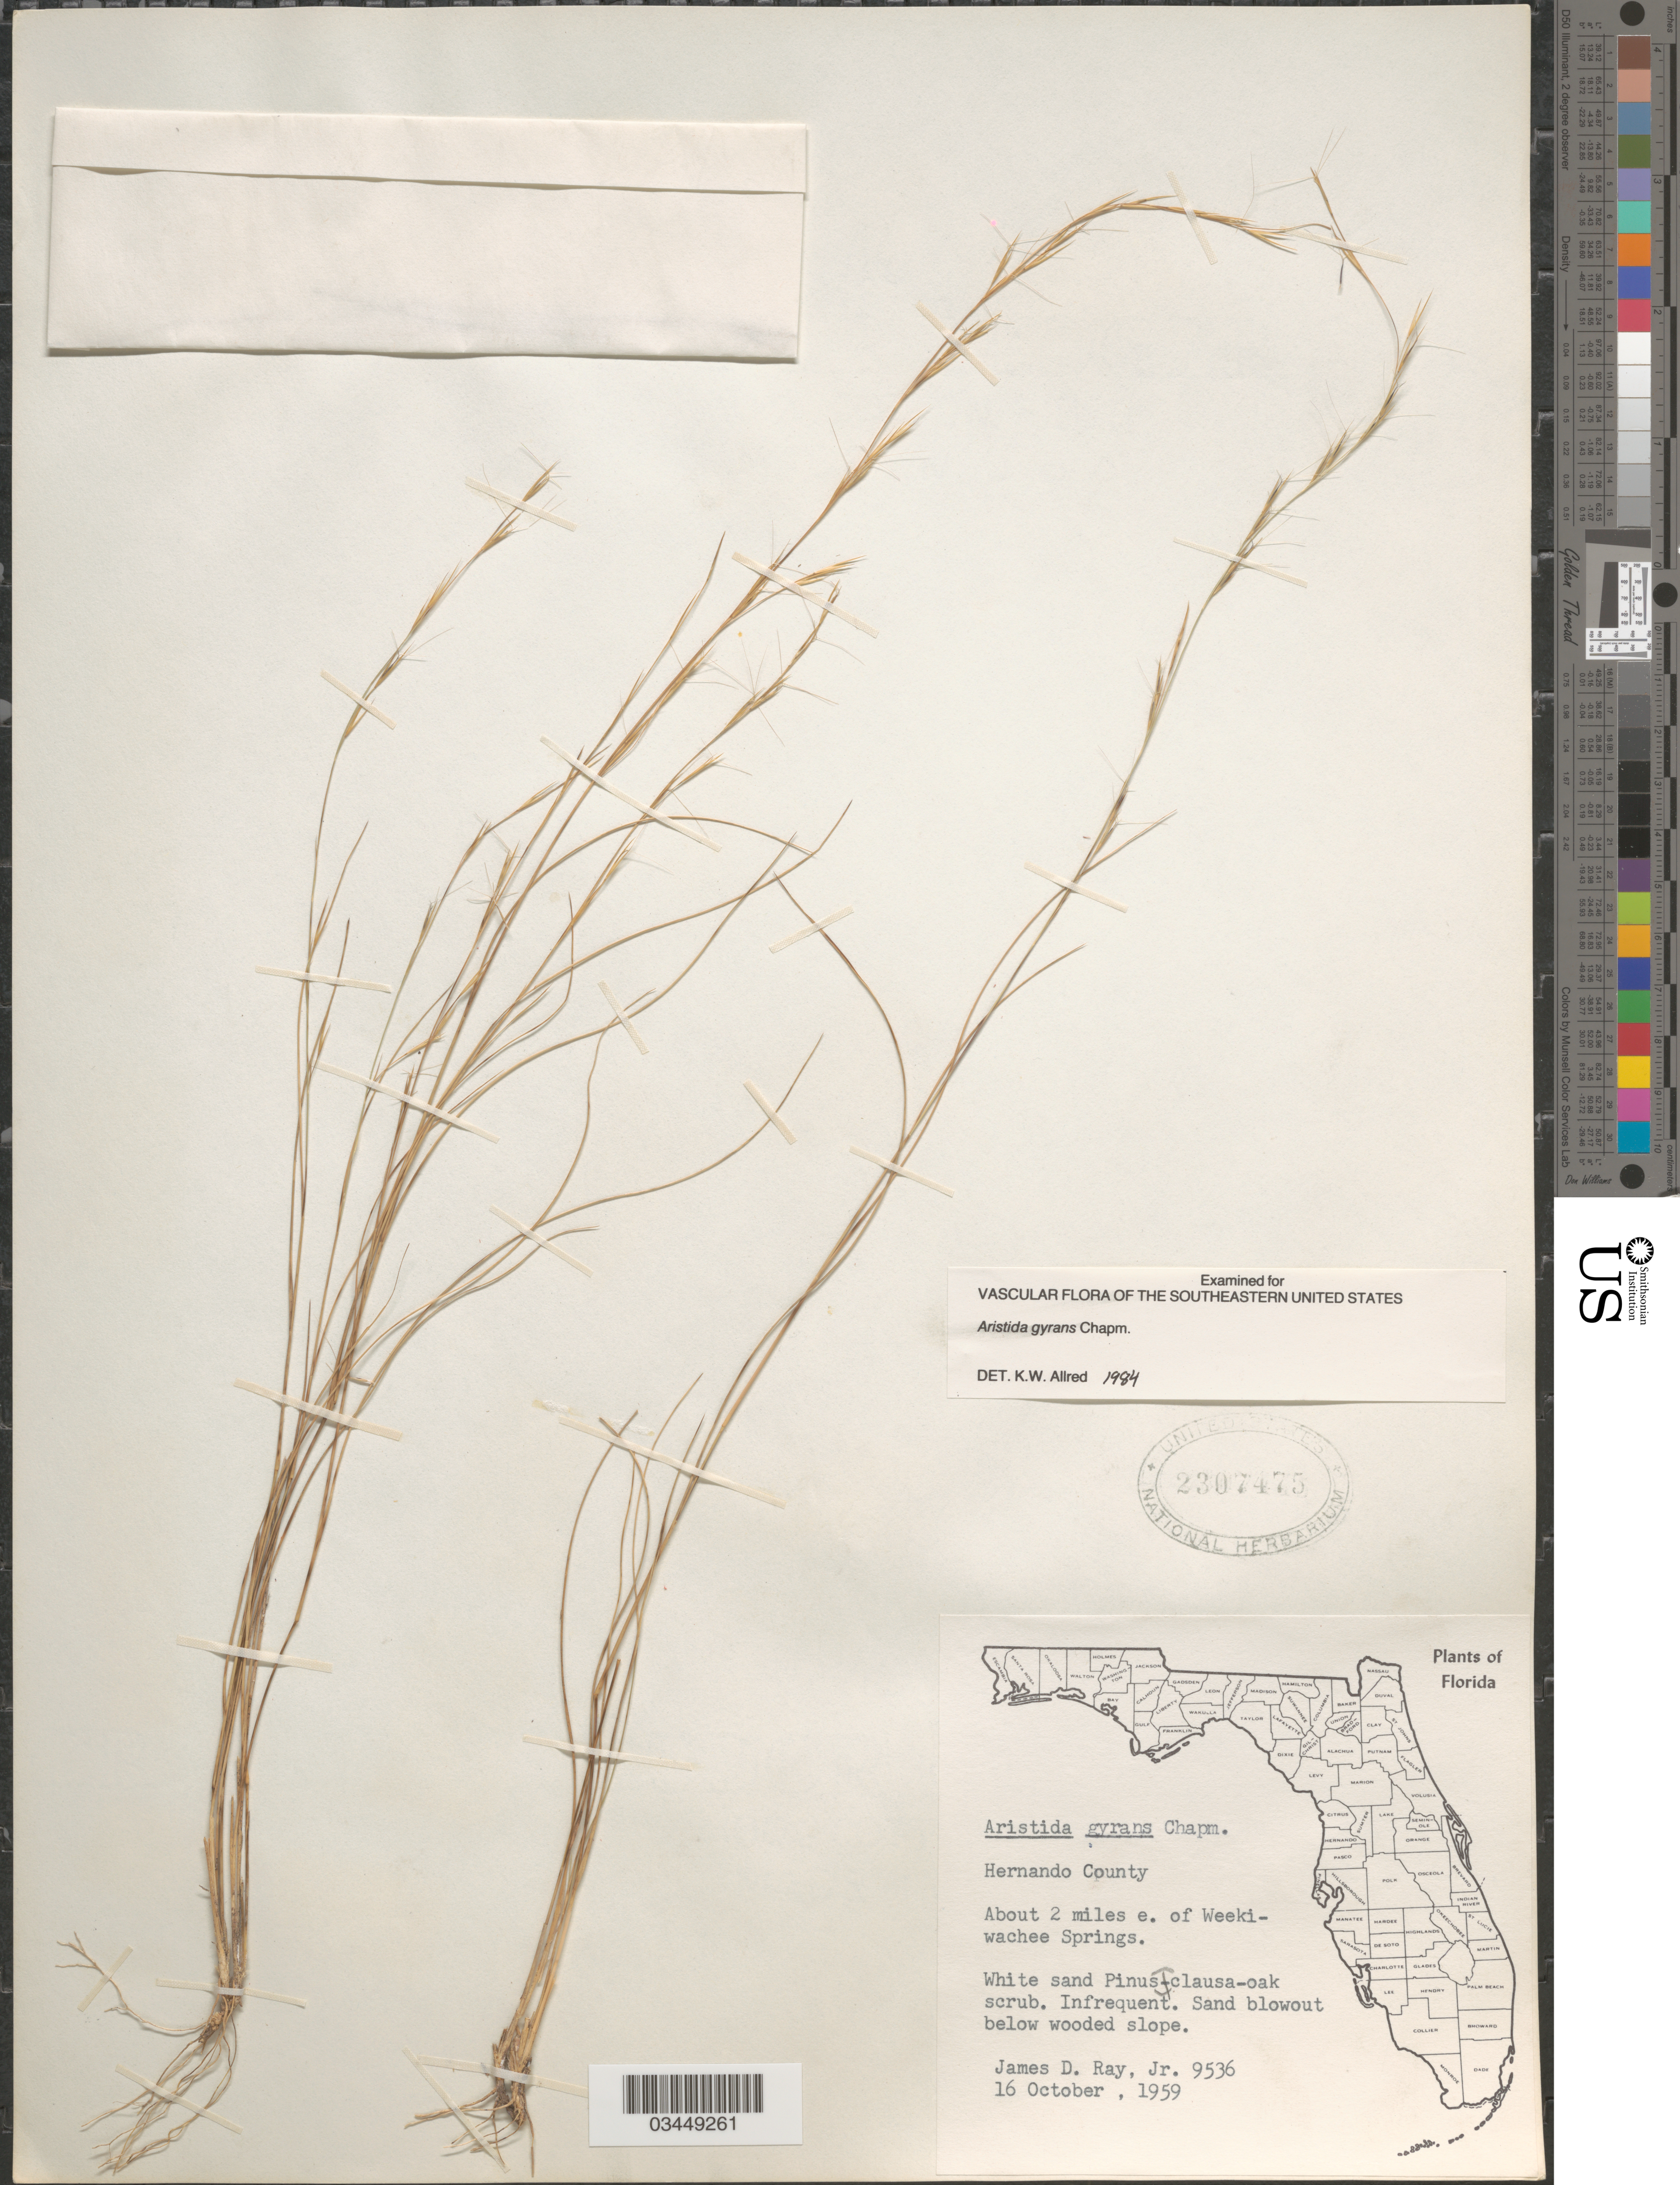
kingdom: Plantae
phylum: Tracheophyta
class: Liliopsida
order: Poales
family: Poaceae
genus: Aristida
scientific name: Aristida gyrans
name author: Chapm.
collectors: J. D. Ray Jr.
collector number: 9536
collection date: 1959-10-16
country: United States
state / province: Florida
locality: Hernando County. About 2 miles e. of Weeki-wachee Springs.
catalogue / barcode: US 2307475